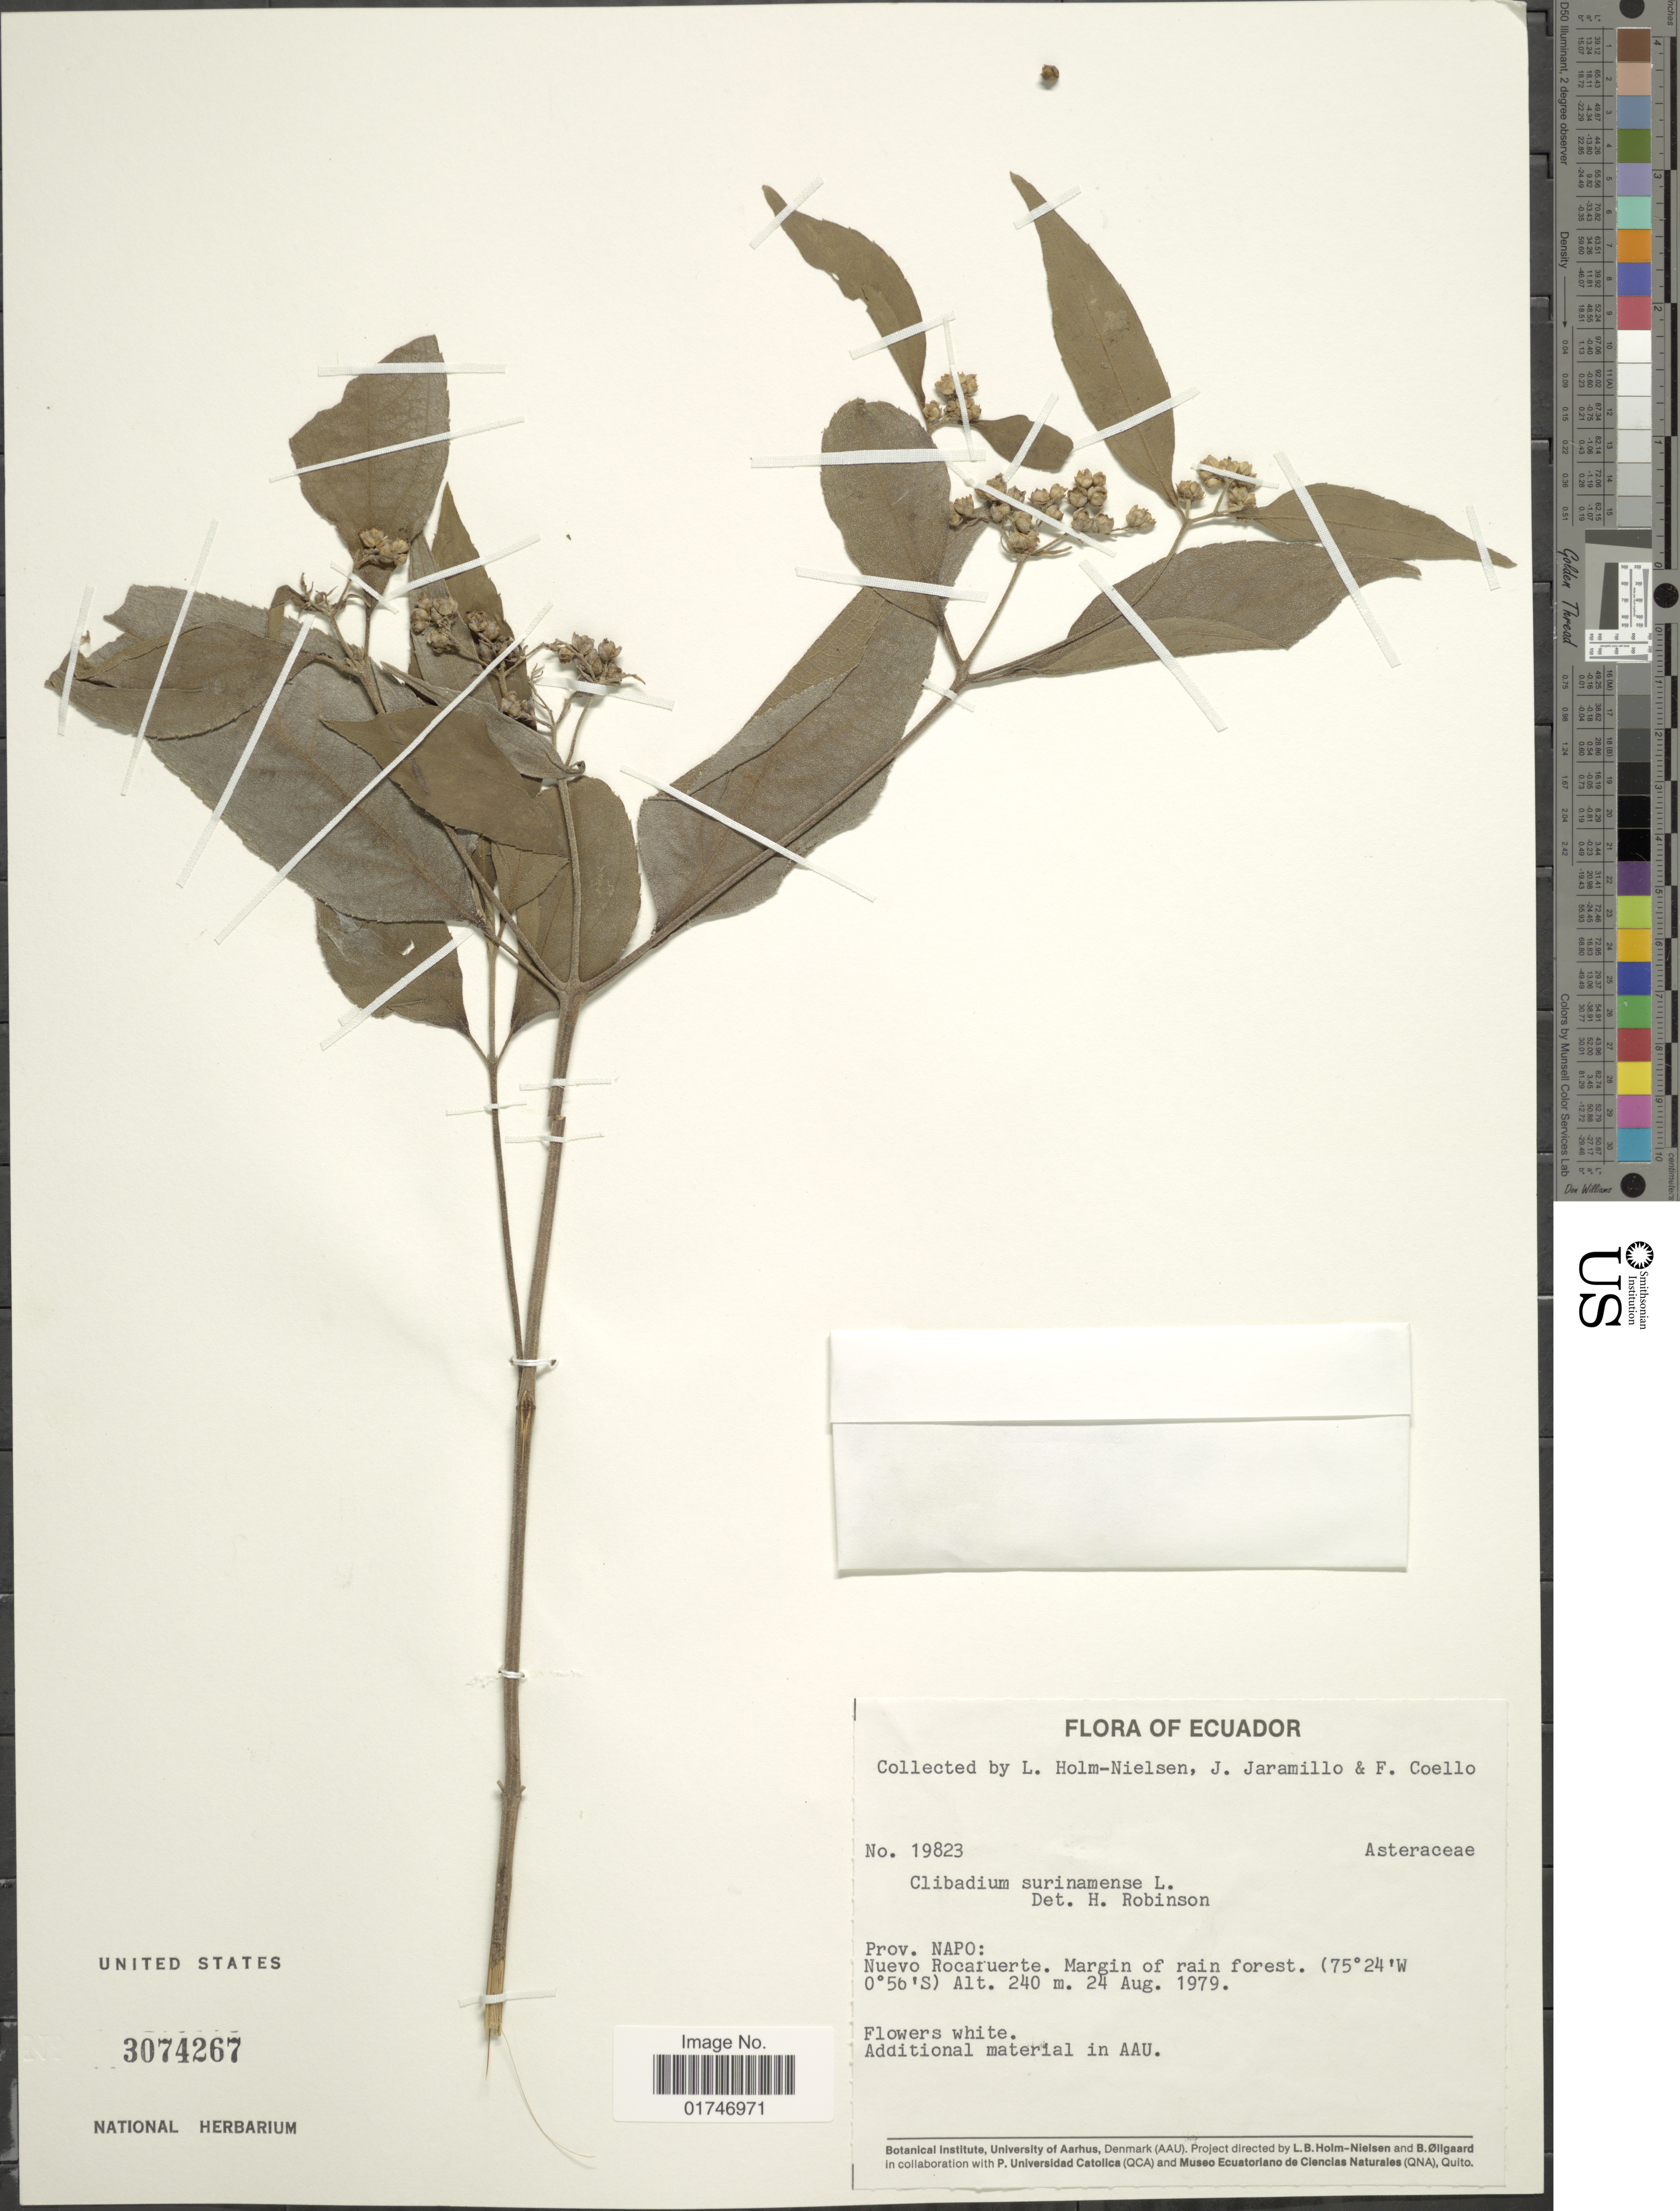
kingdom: Plantae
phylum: Tracheophyta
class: Magnoliopsida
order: Asterales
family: Asteraceae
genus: Clibadium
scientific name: Clibadium surinamense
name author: L.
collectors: L. B. Holm-Nielsen, J. Jaramillo & F. Coello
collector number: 19823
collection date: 1979-08-24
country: Ecuador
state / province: Napo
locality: Prov. Napo: Nuevo Rocaruerte. Margin of rain forest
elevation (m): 240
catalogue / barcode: US 3074267